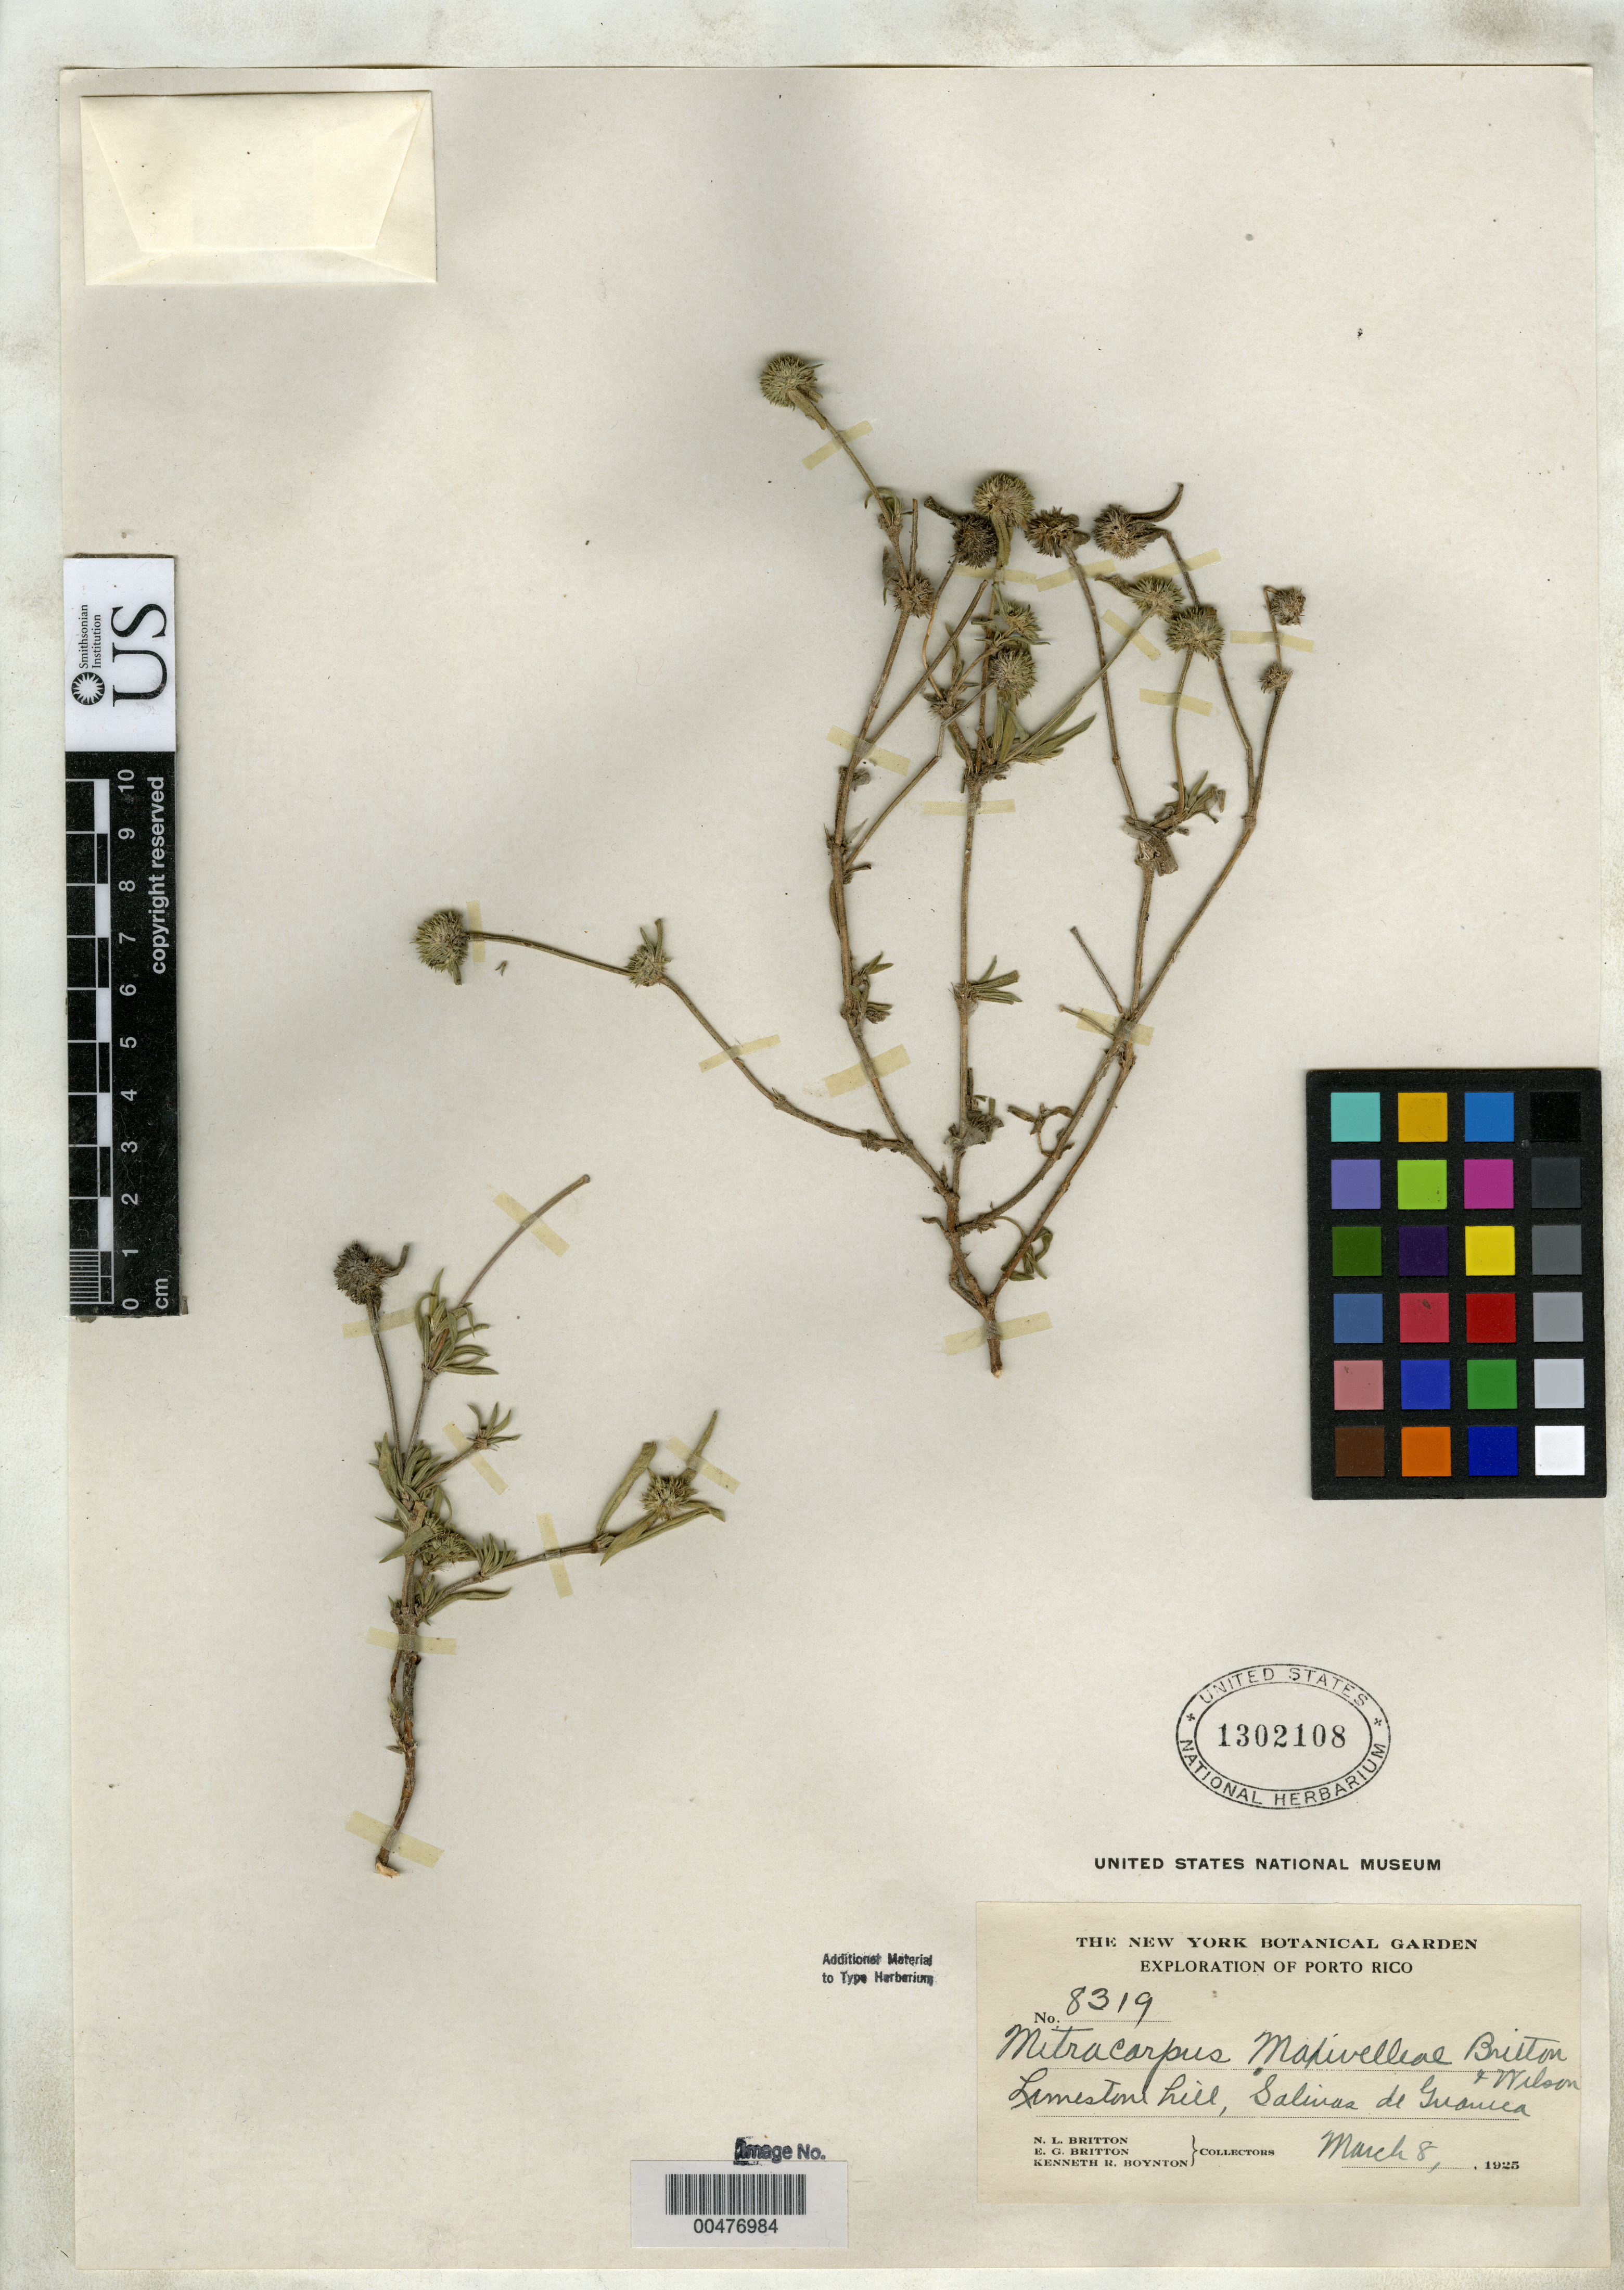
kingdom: Plantae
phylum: Tracheophyta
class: Magnoliopsida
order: Gentianales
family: Rubiaceae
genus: Mitracarpus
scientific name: Mitracarpus maxwelliae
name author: Britton & P. Wilson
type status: Isotype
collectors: N. Britton, E. G. Britton & K. Boynton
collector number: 8319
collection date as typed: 08 Mar 1925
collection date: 1925-03-08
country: Puerto Rico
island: Puerto Rico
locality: Limestone Hill, Salinas de Guanica.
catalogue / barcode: US 1302108